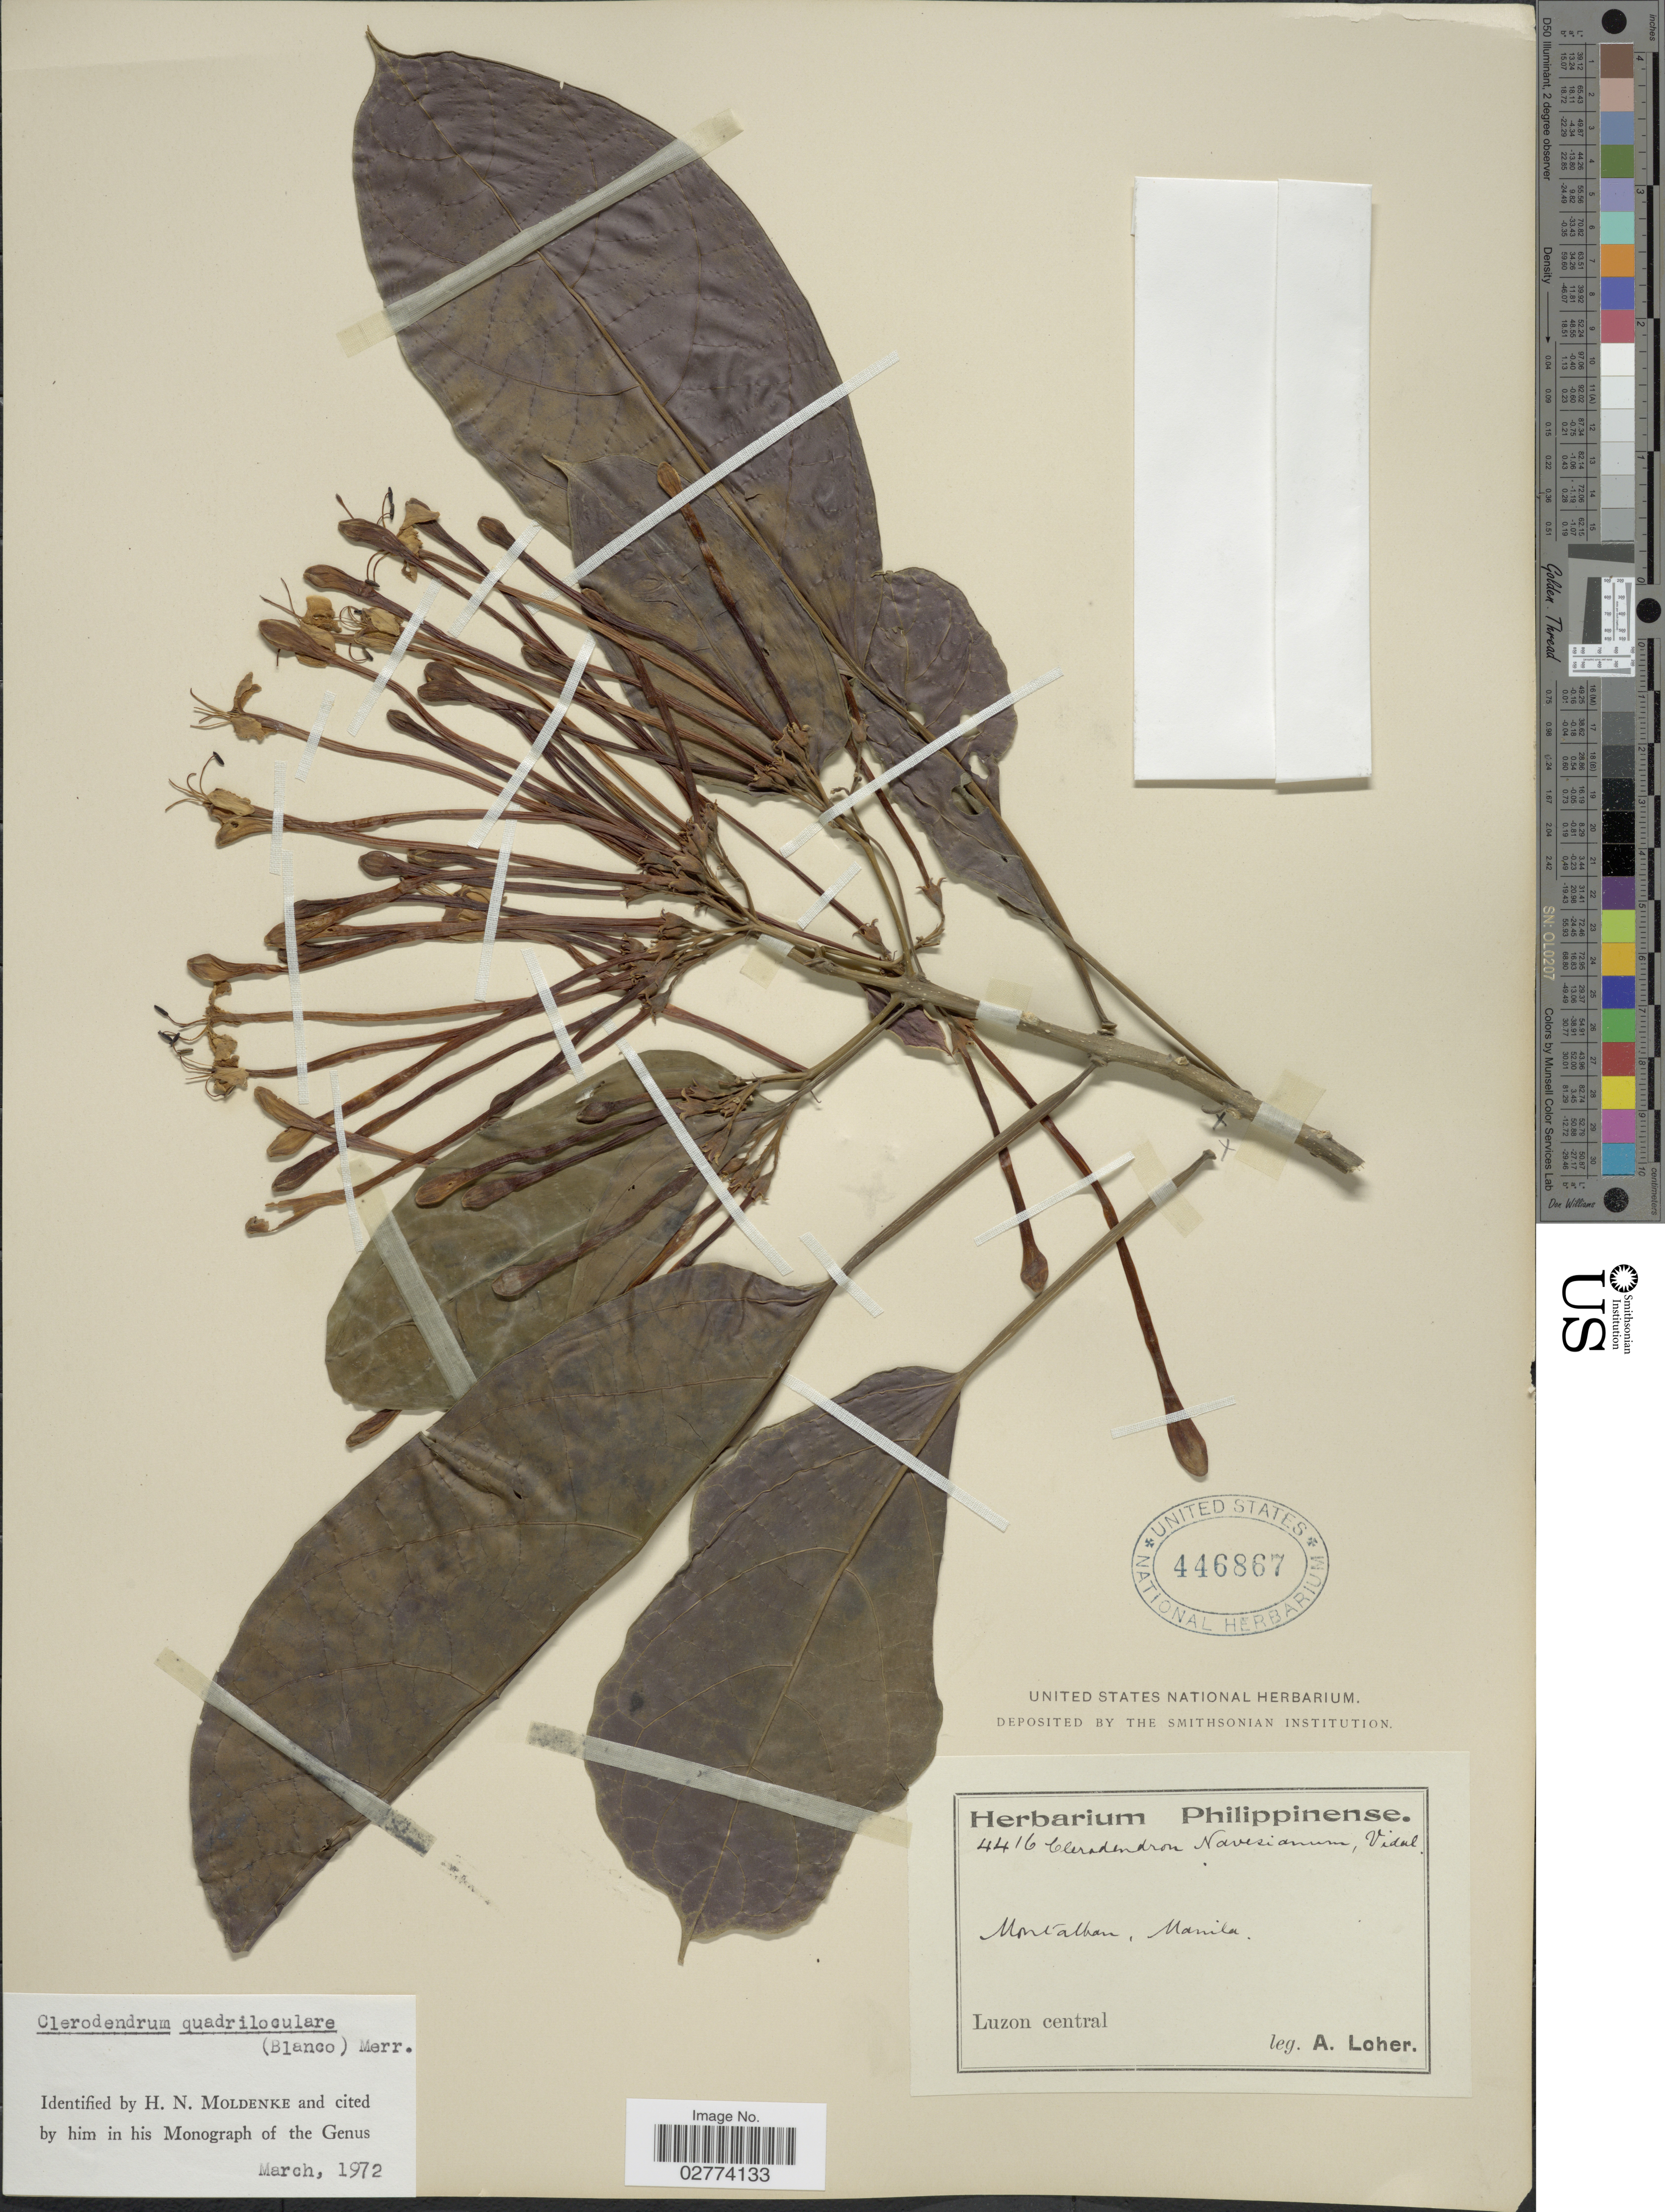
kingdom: Plantae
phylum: Tracheophyta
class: Magnoliopsida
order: Lamiales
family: Lamiaceae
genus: Clerodendrum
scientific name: Clerodendrum quadriloculare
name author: (Blanco) Merr.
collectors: A. Loher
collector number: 4416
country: Philippines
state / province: Central Luzon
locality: Montalhan, Manila.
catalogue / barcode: US 446867